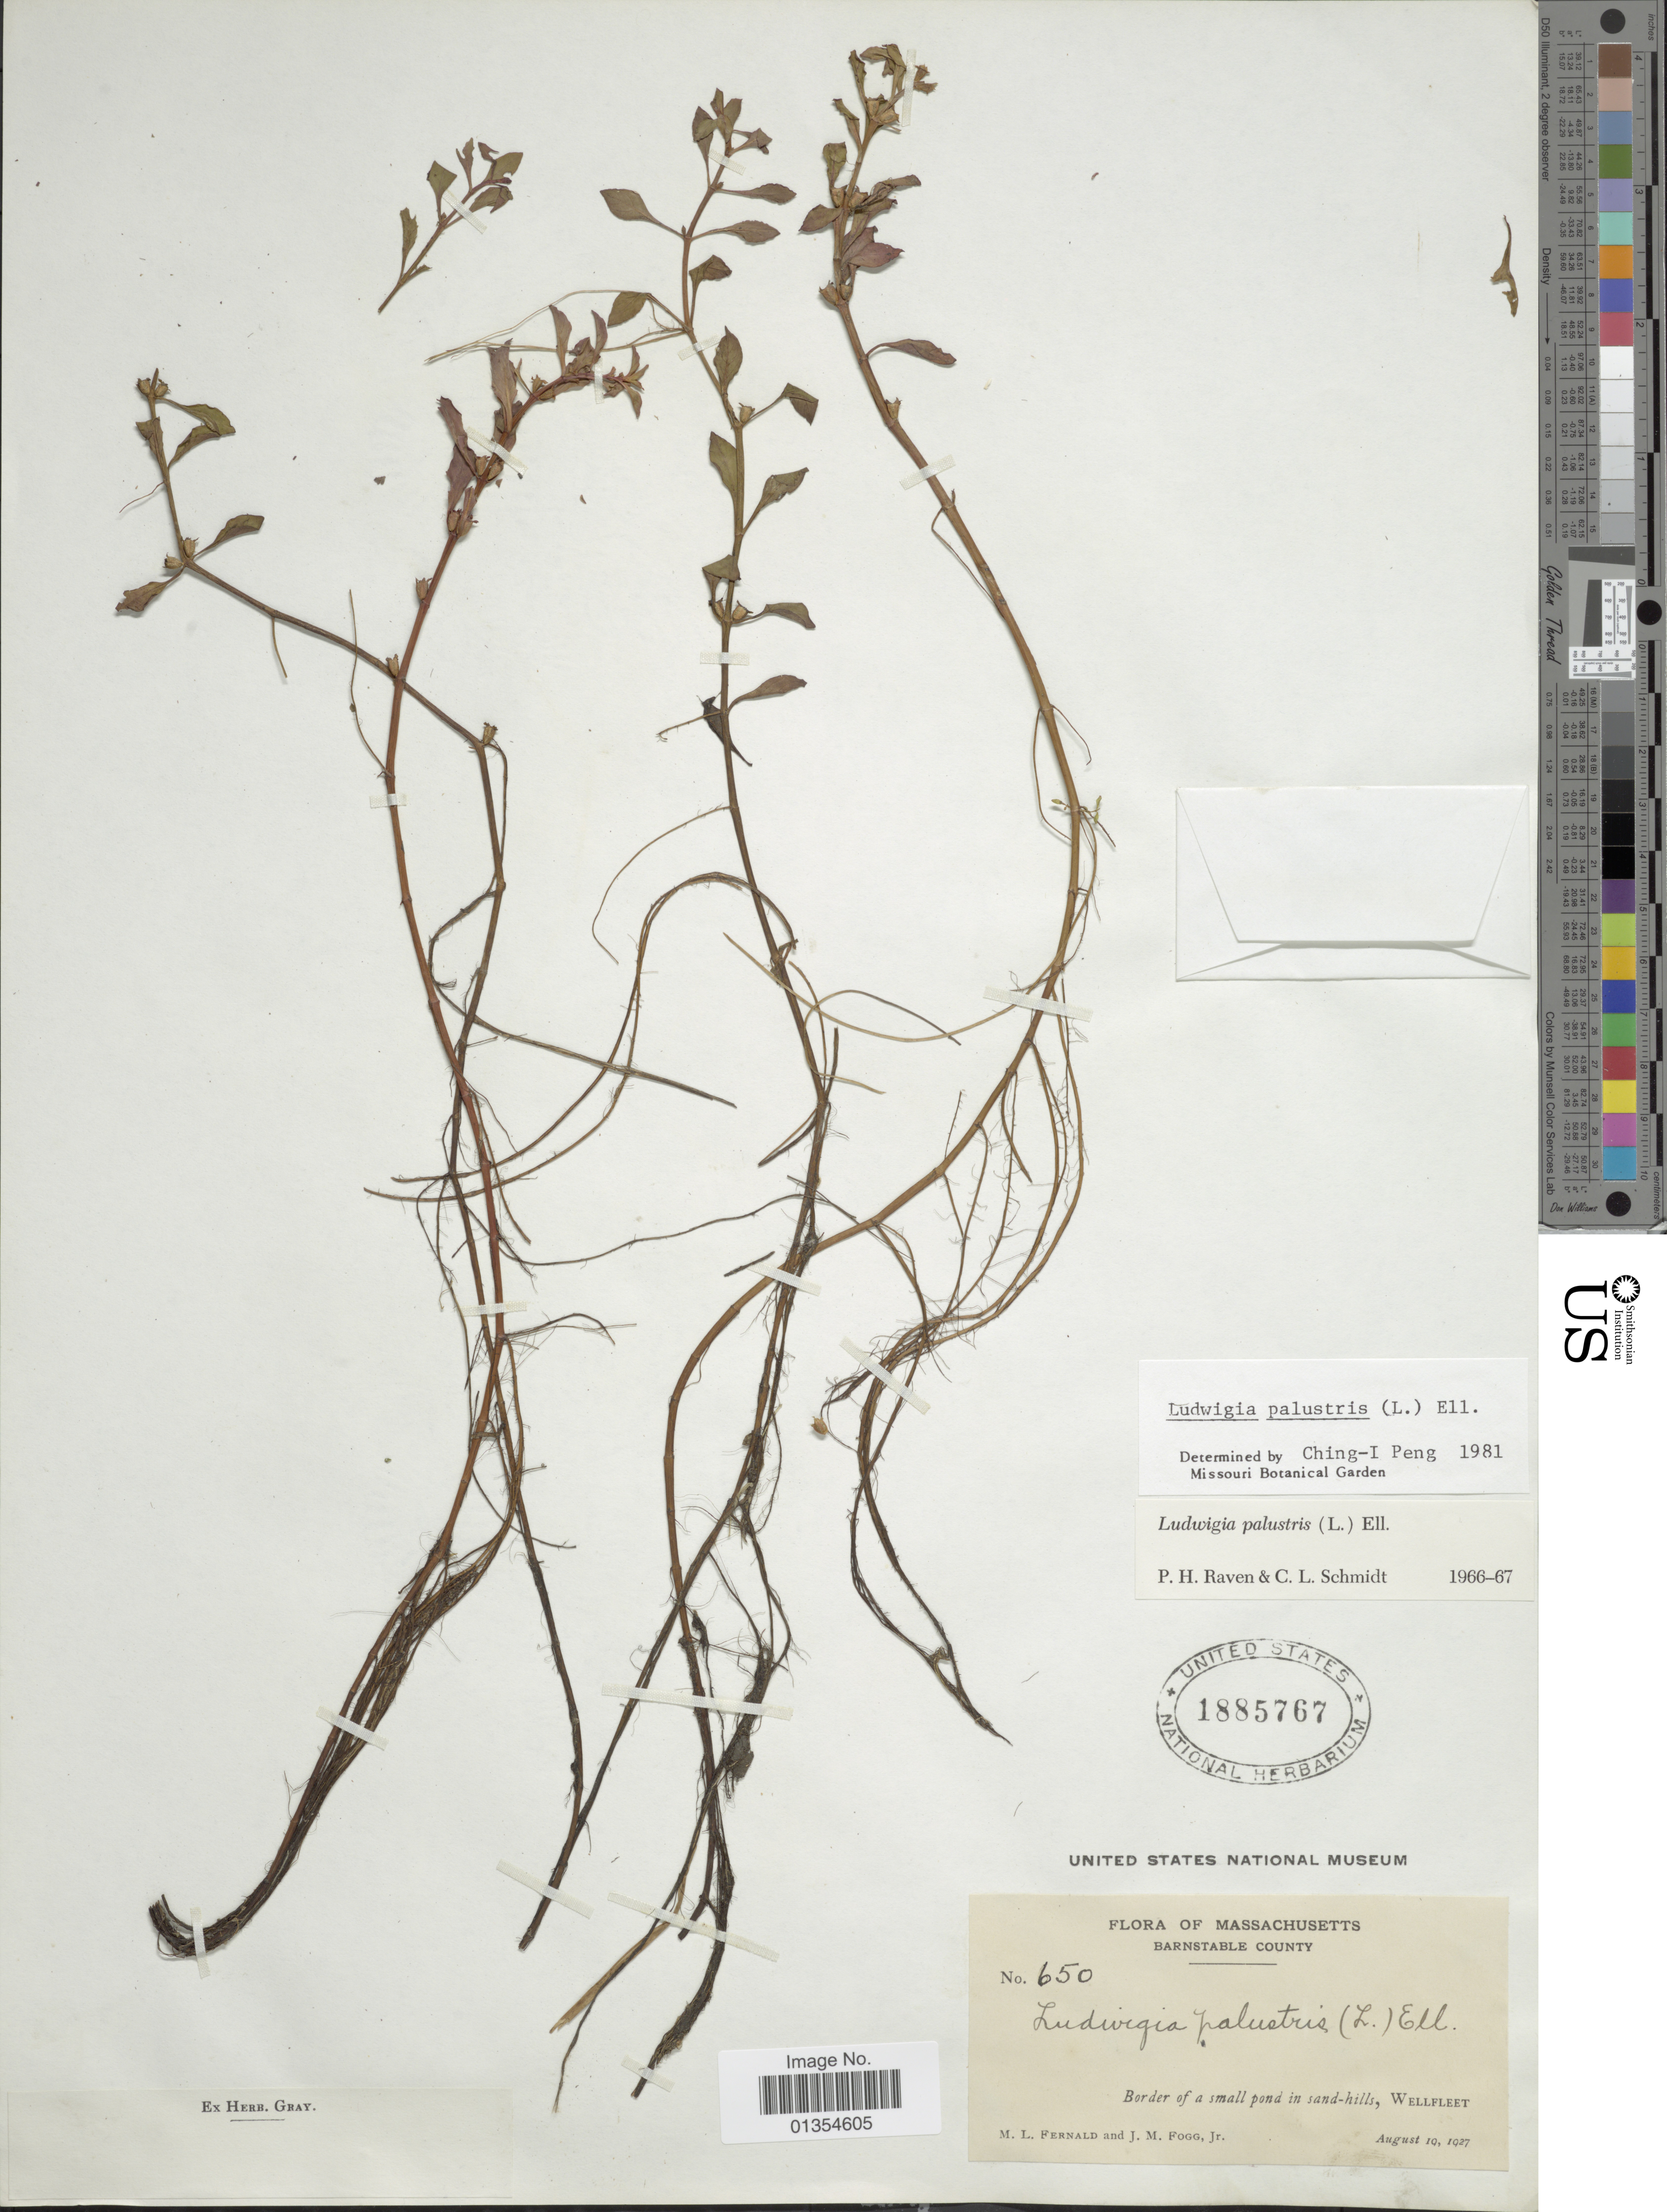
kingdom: Plantae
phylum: Tracheophyta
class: Magnoliopsida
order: Myrtales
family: Onagraceae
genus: Ludwigia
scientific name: Ludwigia palustris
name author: (L.) Elliott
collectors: M. L. Fernald & J. Fogg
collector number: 650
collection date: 1927-08-10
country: United States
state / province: Massachusetts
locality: Barnstable County, Wellfleet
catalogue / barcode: US 1885767